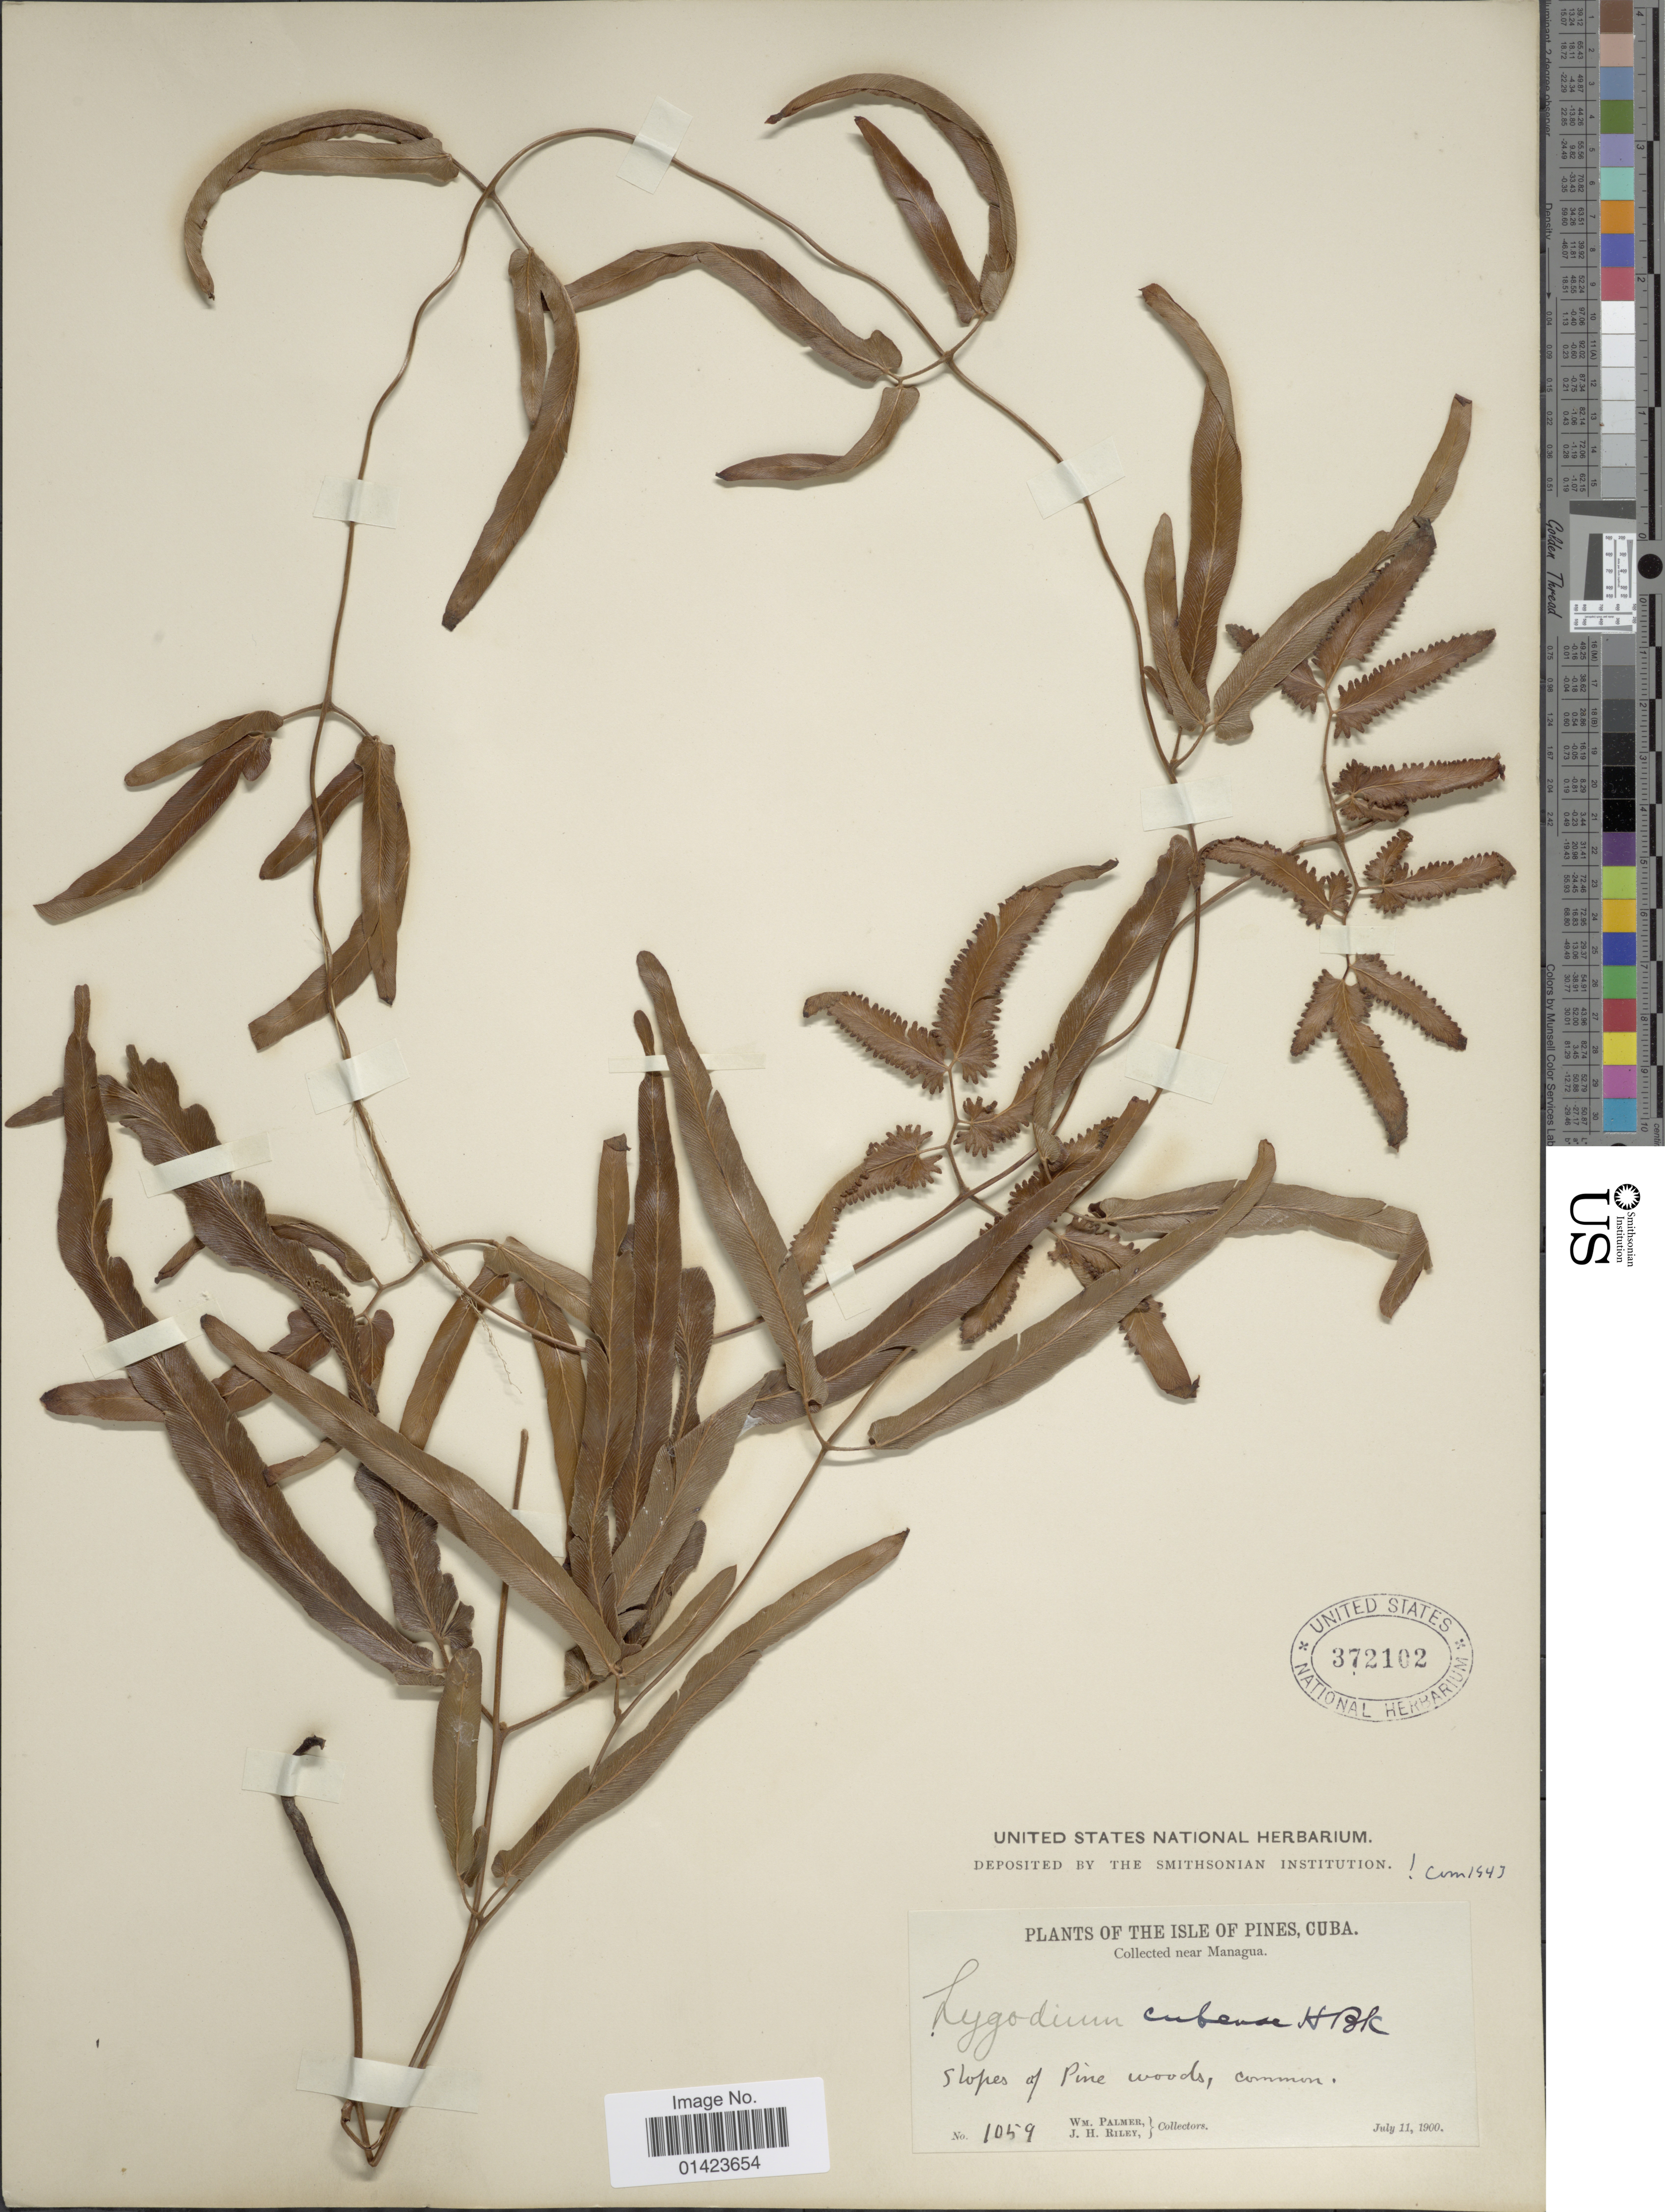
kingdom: Plantae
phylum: Tracheophyta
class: Polypodiopsida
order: Schizaeales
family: Lygodiaceae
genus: Lygodium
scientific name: Lygodium cubense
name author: Kunth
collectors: W. Palmer & J. H. Riley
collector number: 1059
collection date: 1900-07-11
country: Cuba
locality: Isle of Pines, near Managua, slopes of Pine woods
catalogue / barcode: US 372102